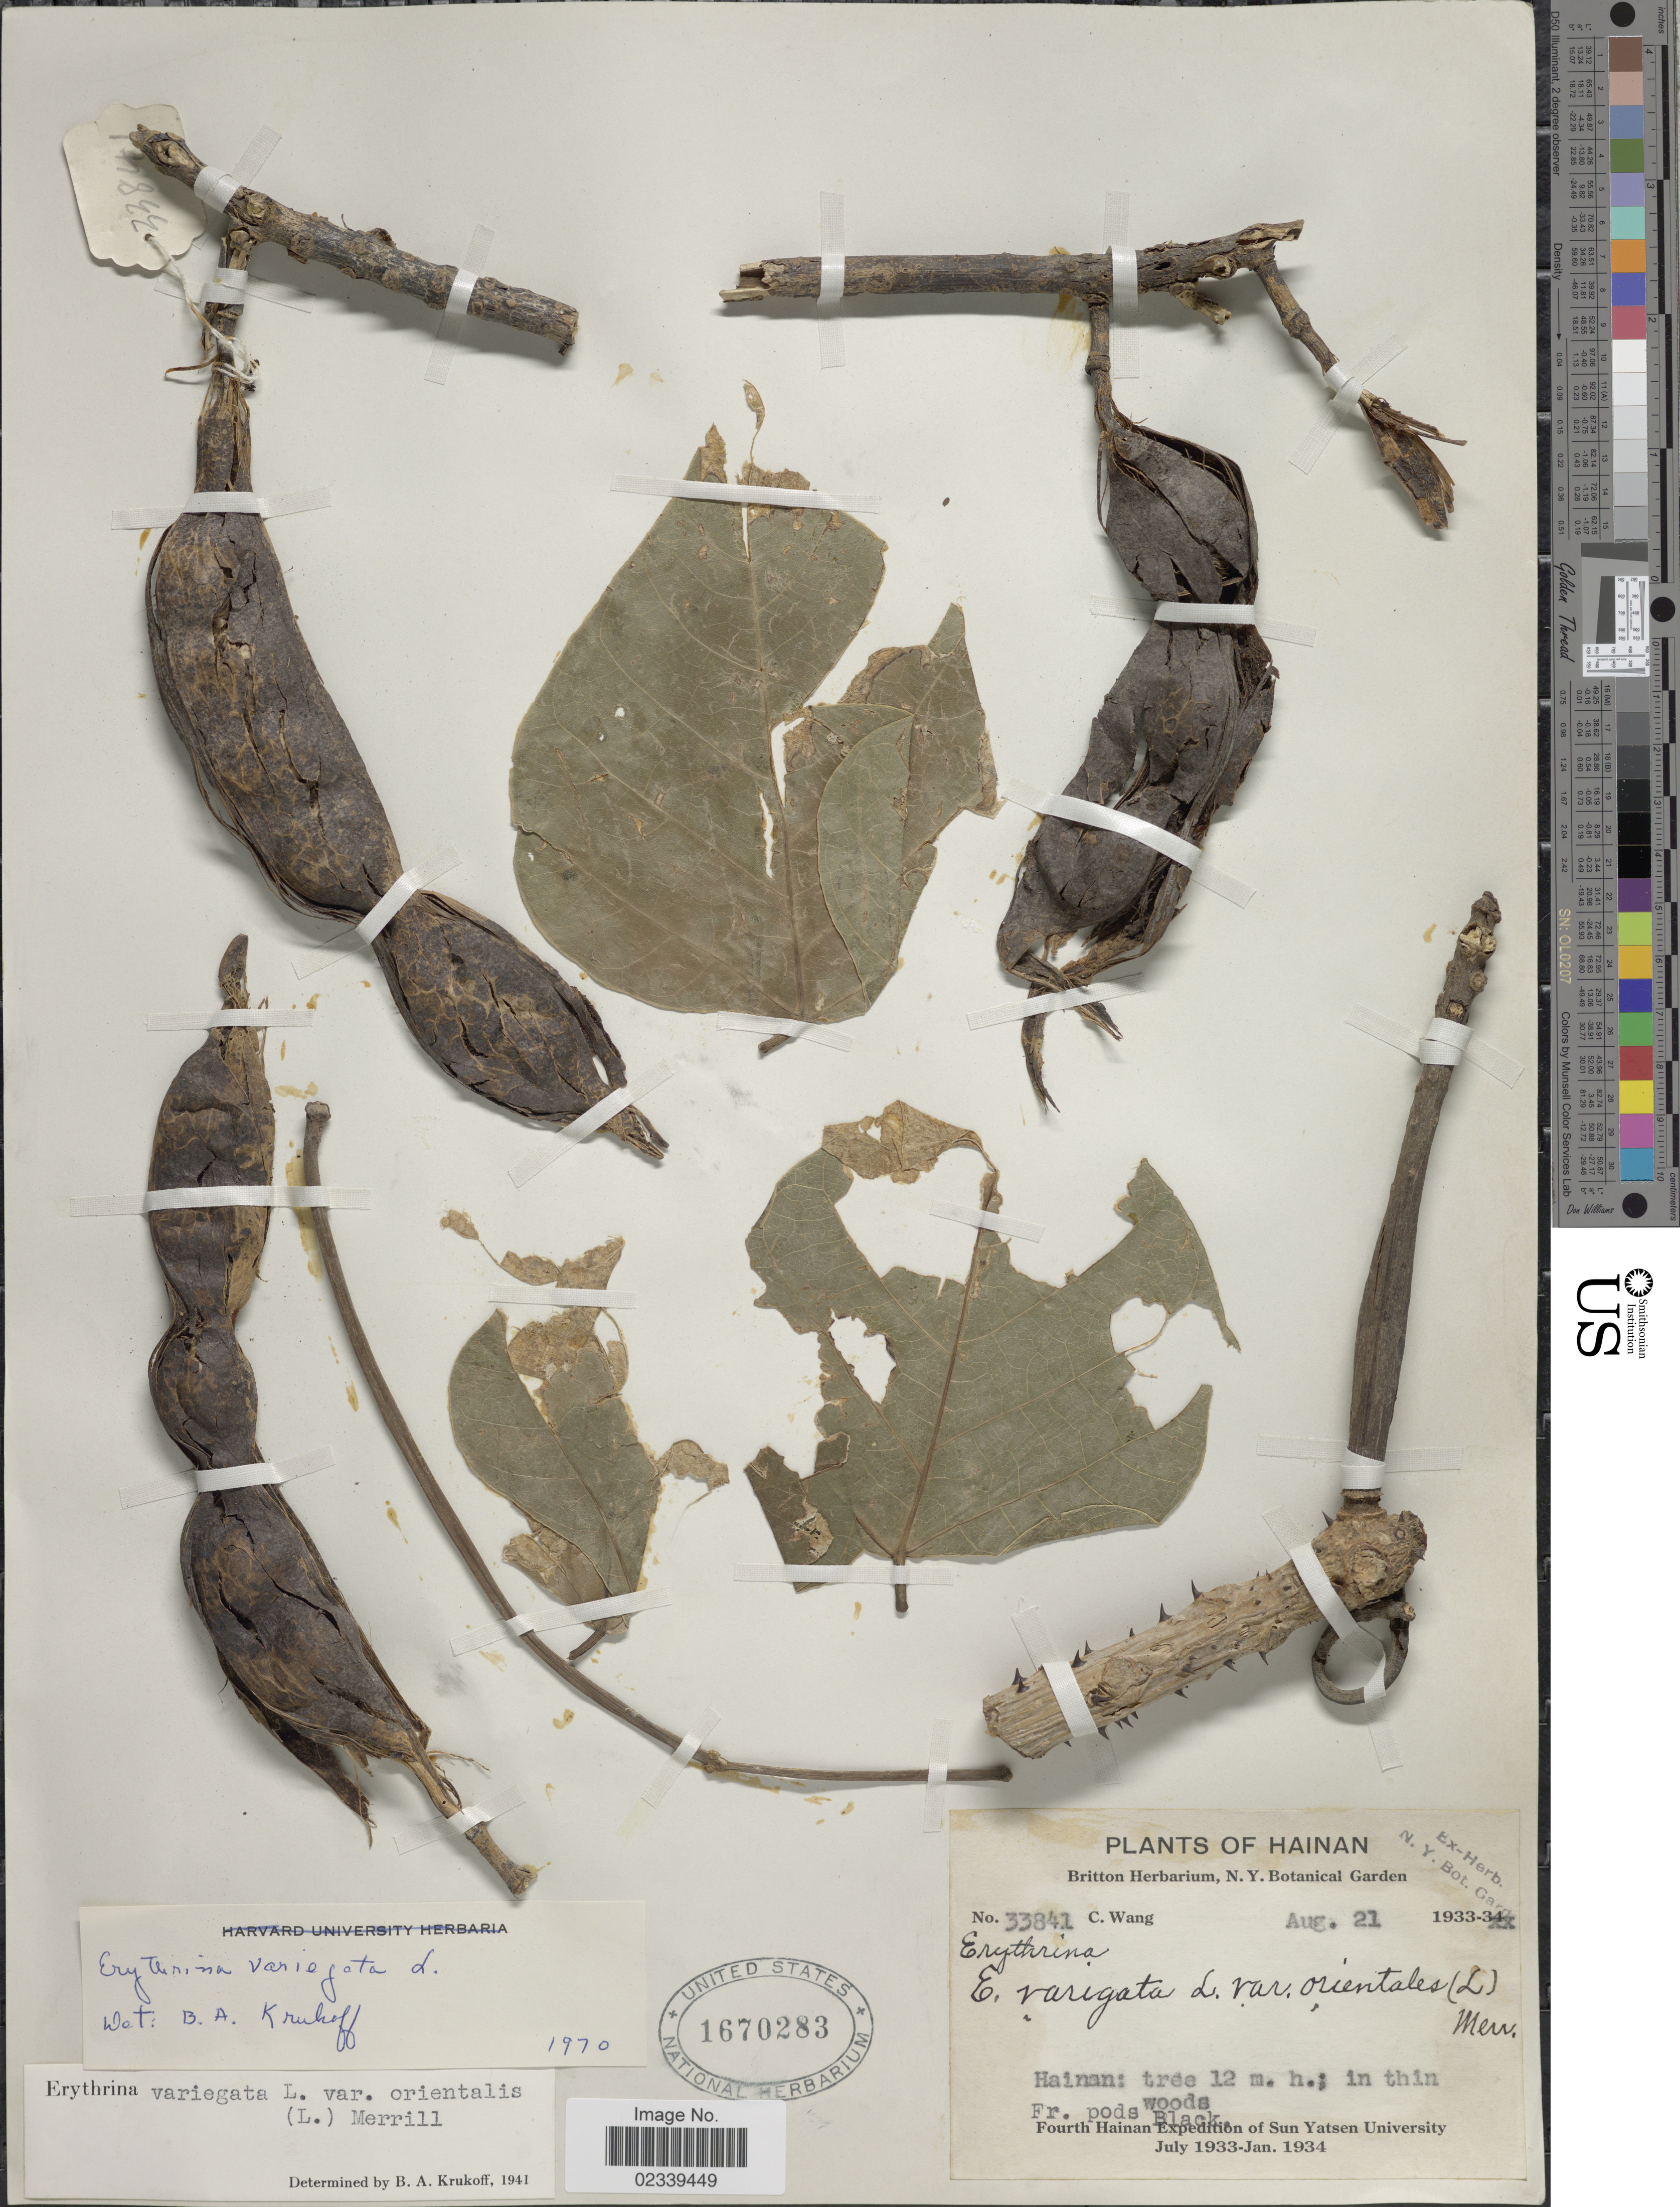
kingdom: Plantae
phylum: Tracheophyta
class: Magnoliopsida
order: Fabales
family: Fabaceae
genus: Erythrina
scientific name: Erythrina variegata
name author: L.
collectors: C. Wang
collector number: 33841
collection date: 1933-08-21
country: China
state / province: Hainan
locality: In thin woods.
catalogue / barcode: US 1670283